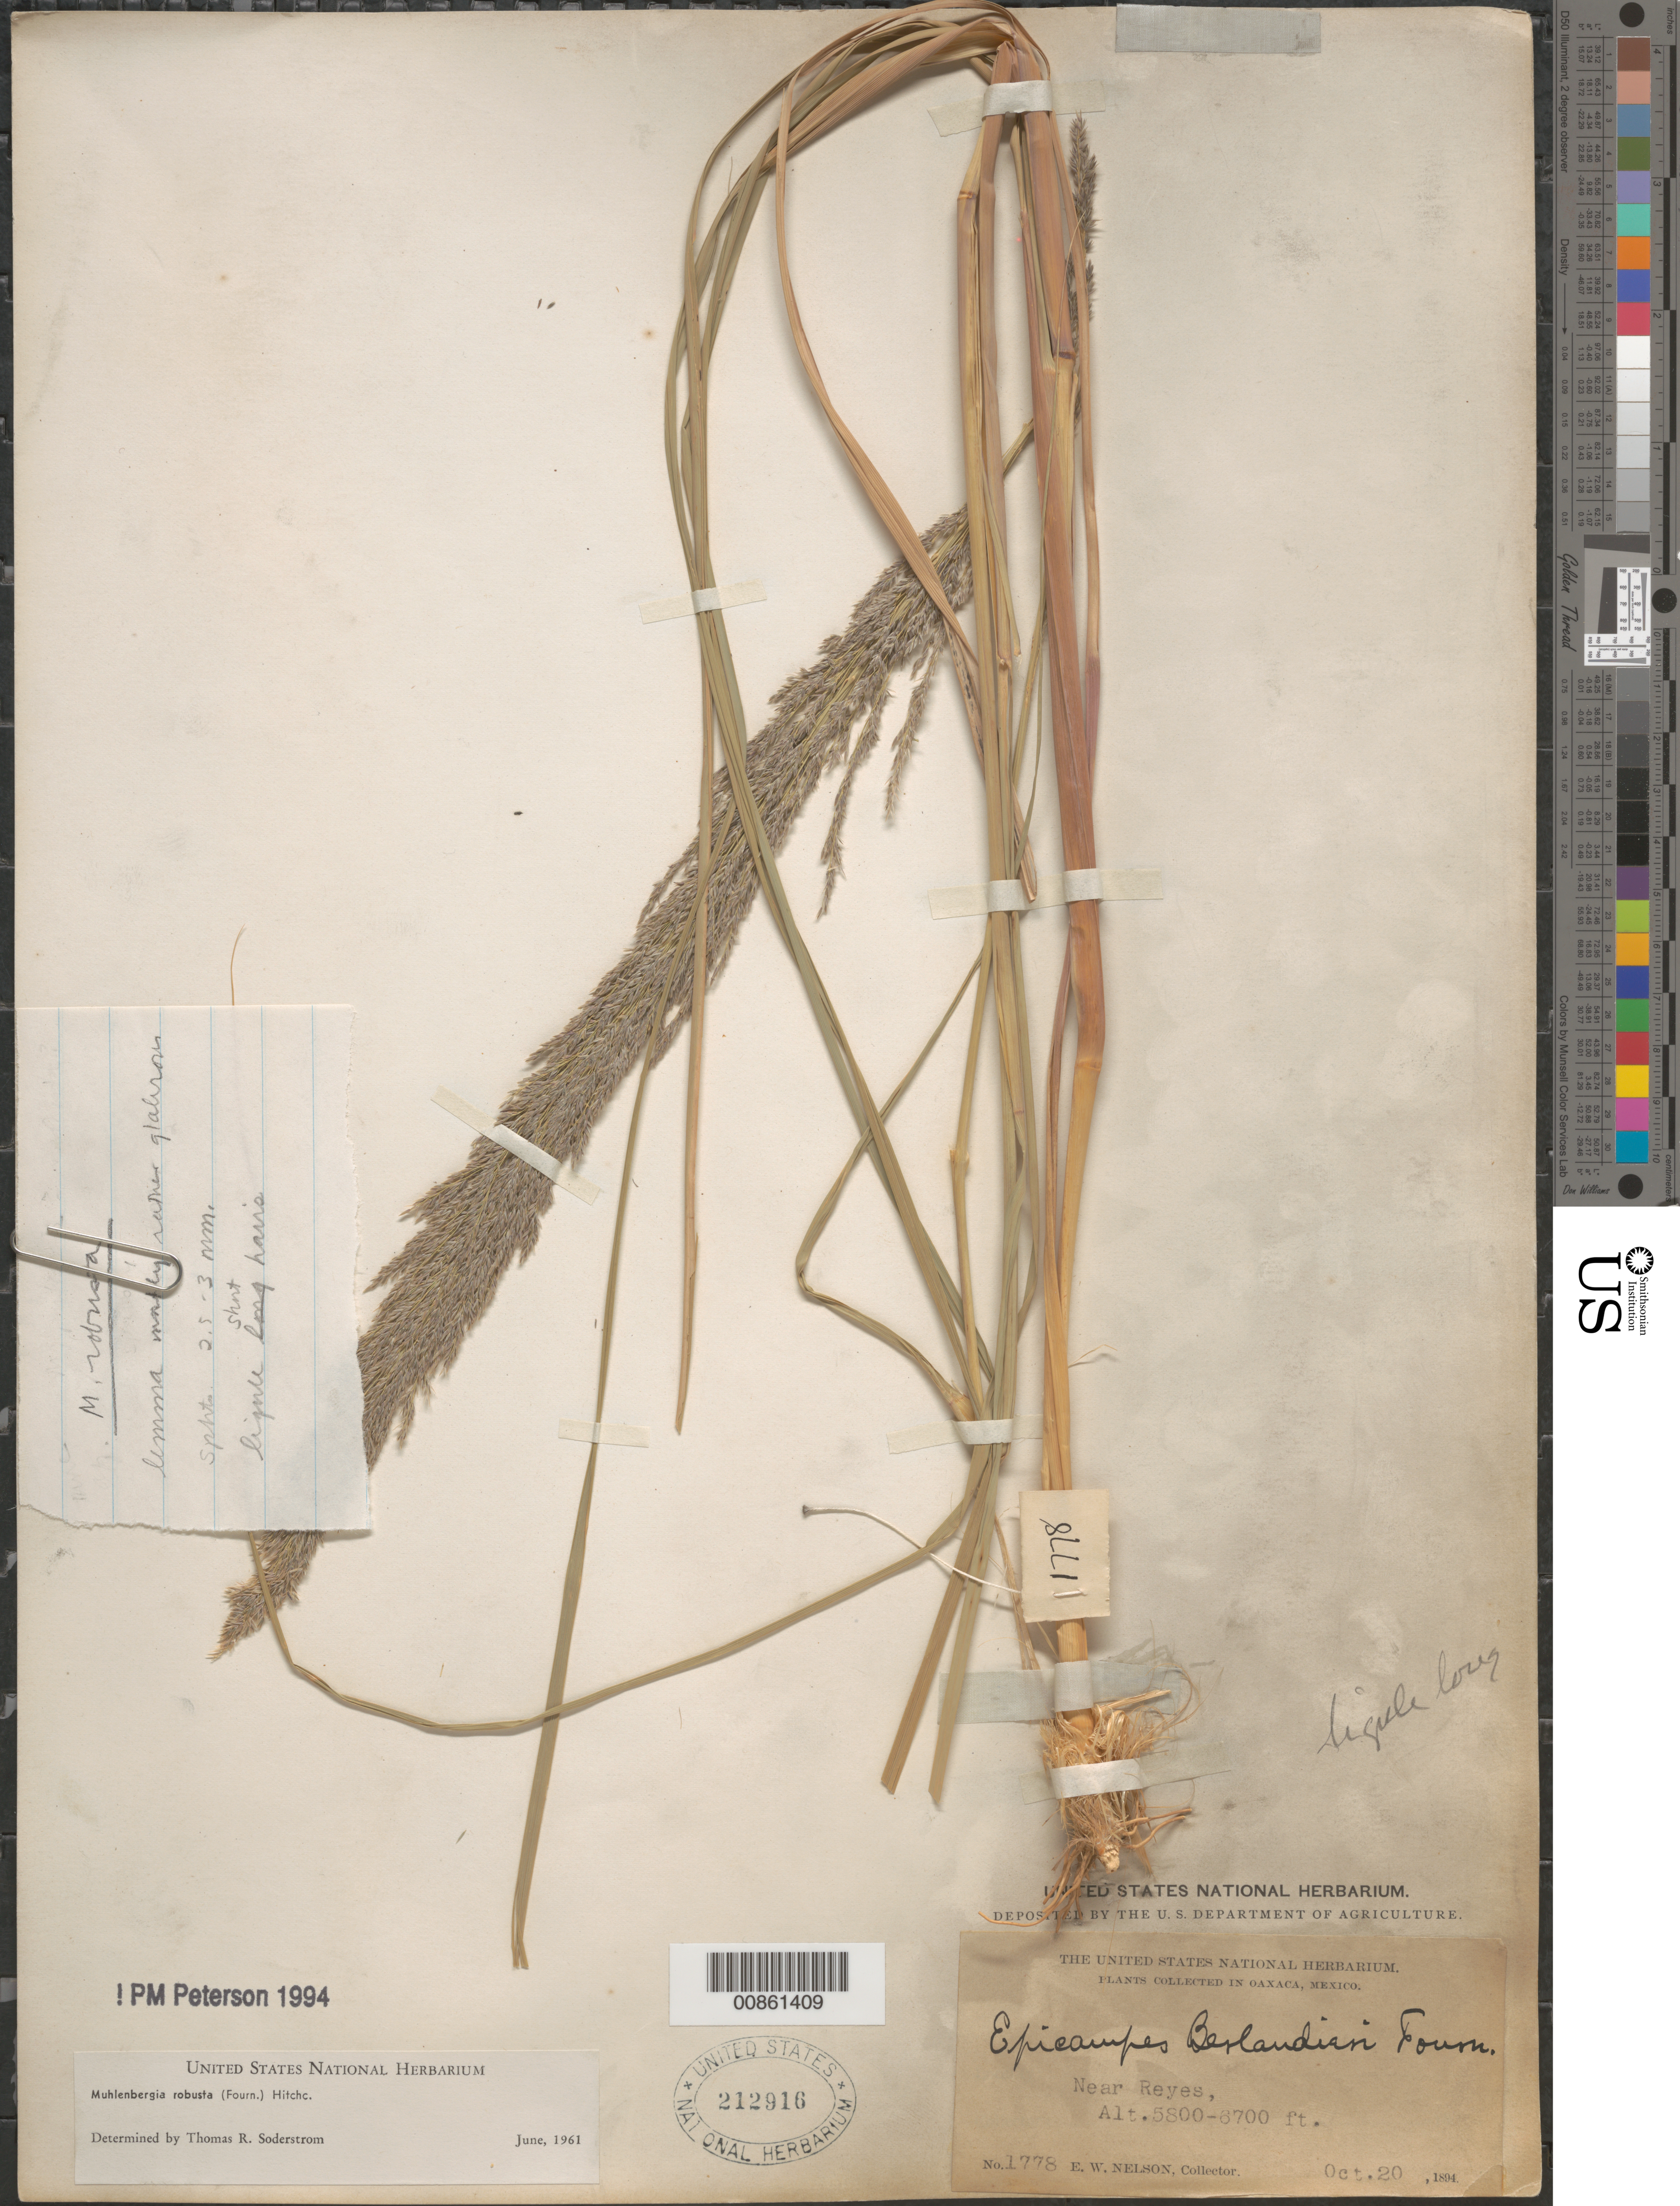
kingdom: Plantae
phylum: Tracheophyta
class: Liliopsida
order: Poales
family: Poaceae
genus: Muhlenbergia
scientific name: Muhlenbergia robusta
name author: (E. Fourn.) Hitchc.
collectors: E. W. Nelson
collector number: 1778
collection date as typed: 20 Oct 1894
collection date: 1894-10-20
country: Mexico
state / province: Oaxaca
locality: Near Reyes, Oax.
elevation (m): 1768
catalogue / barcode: US 212916